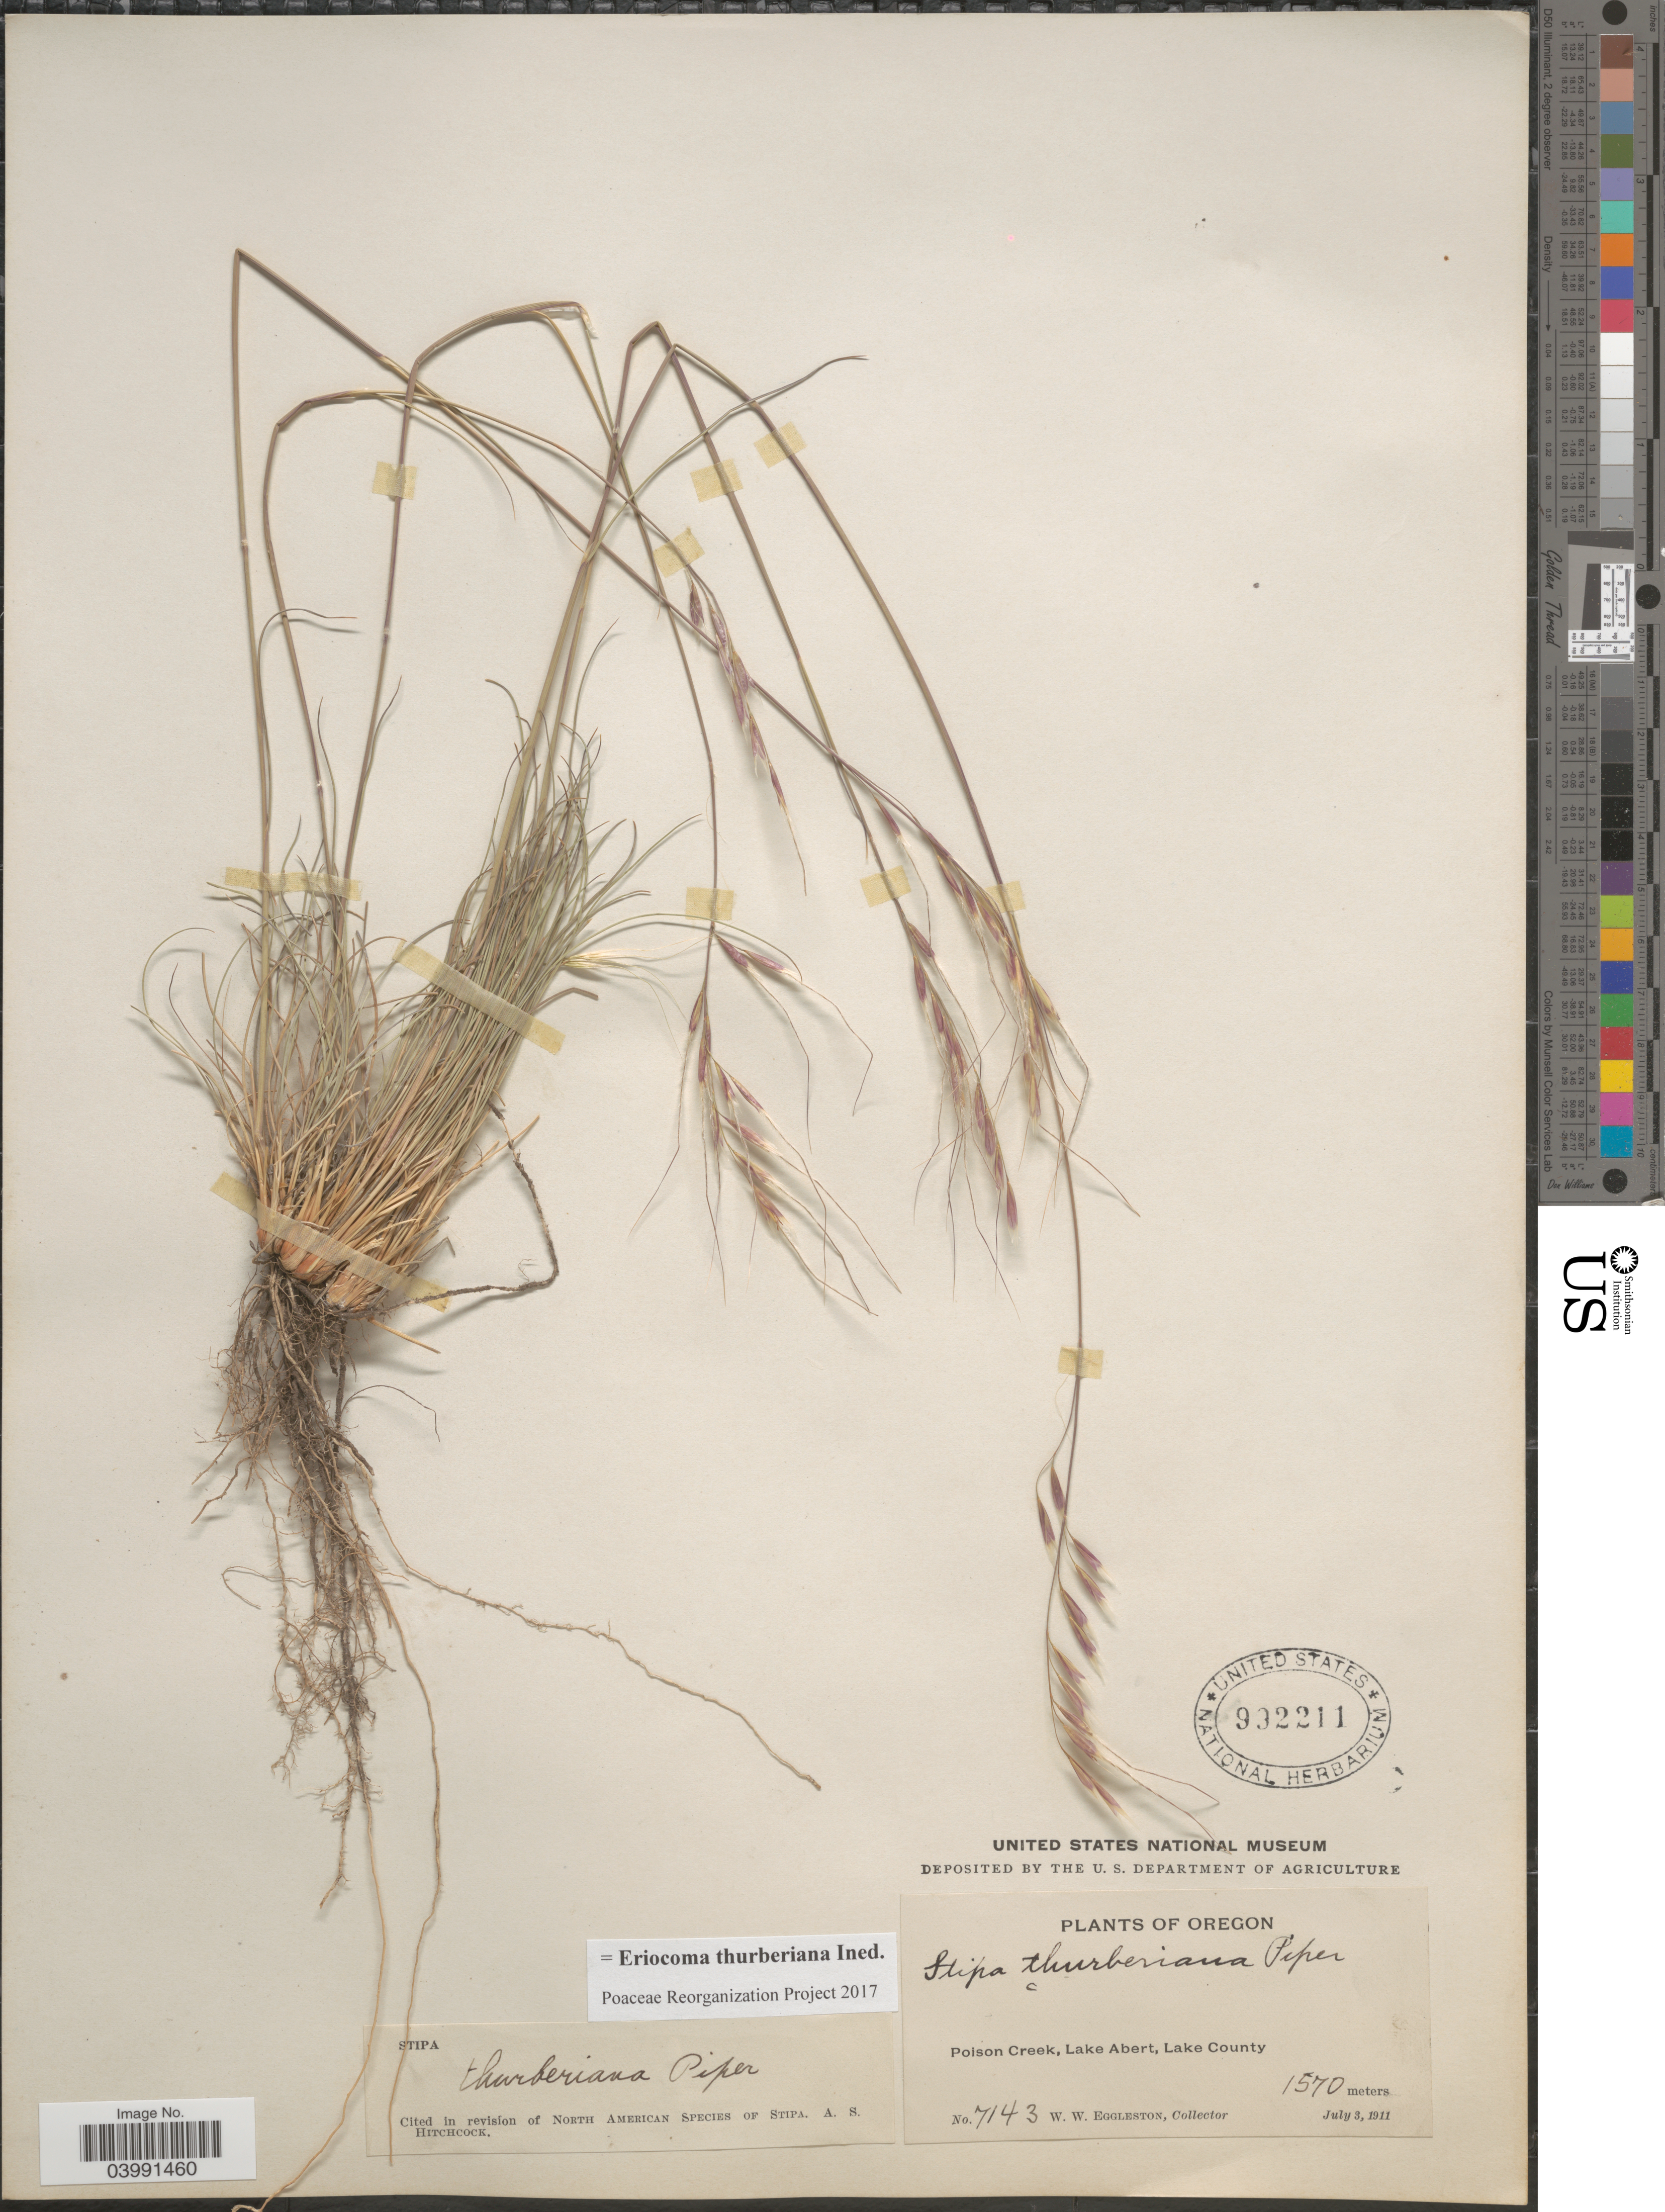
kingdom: Plantae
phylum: Tracheophyta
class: Liliopsida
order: Poales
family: Poaceae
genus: Eriocoma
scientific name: Eriocoma thurberiana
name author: (Piper) Romasch.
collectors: W. W. Eggleston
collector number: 7143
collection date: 1911-07-03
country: United States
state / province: Oregon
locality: Poison Creek, Lake Abert, Lake County.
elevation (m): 1570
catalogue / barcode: US 992211